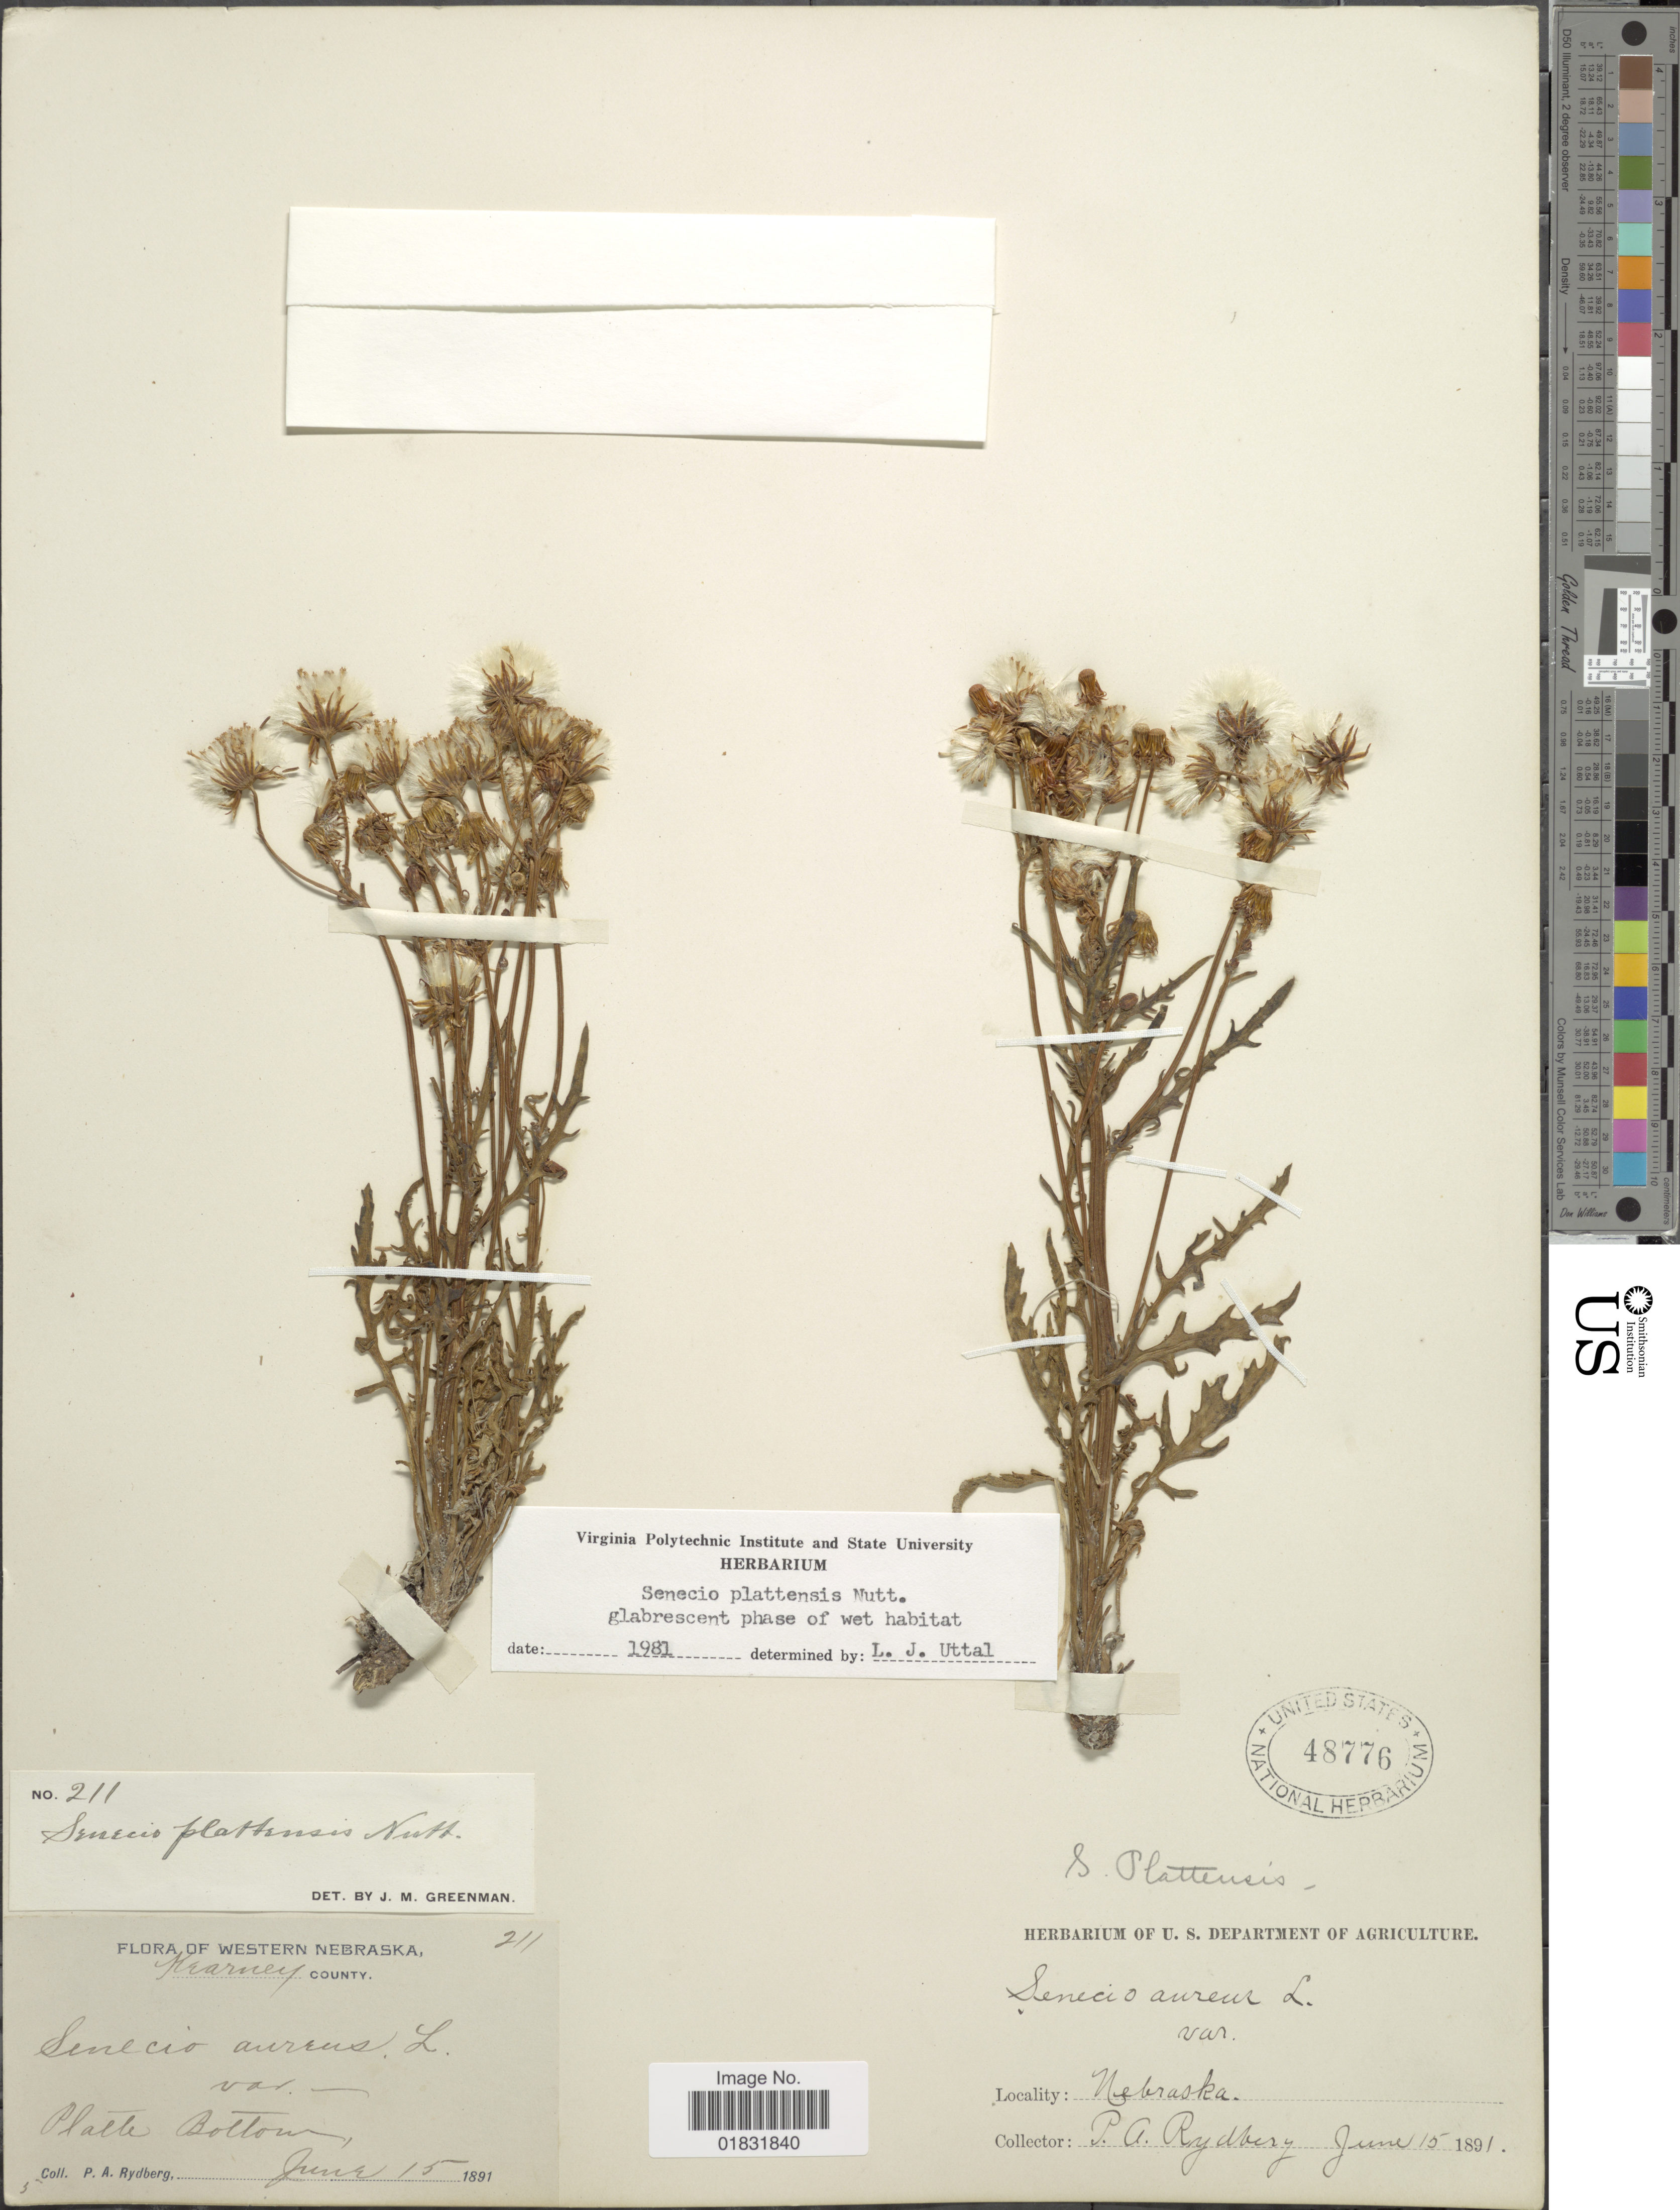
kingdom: Plantae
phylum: Tracheophyta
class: Magnoliopsida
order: Asterales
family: Asteraceae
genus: Packera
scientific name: Packera plattensis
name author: W.A. Weber & Á. Löve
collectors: P. A. Rydberg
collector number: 211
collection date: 1891-06-15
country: United States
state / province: Nebraska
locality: Western Nebraska, Kearney County, Platte Bottom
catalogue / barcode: US 48776